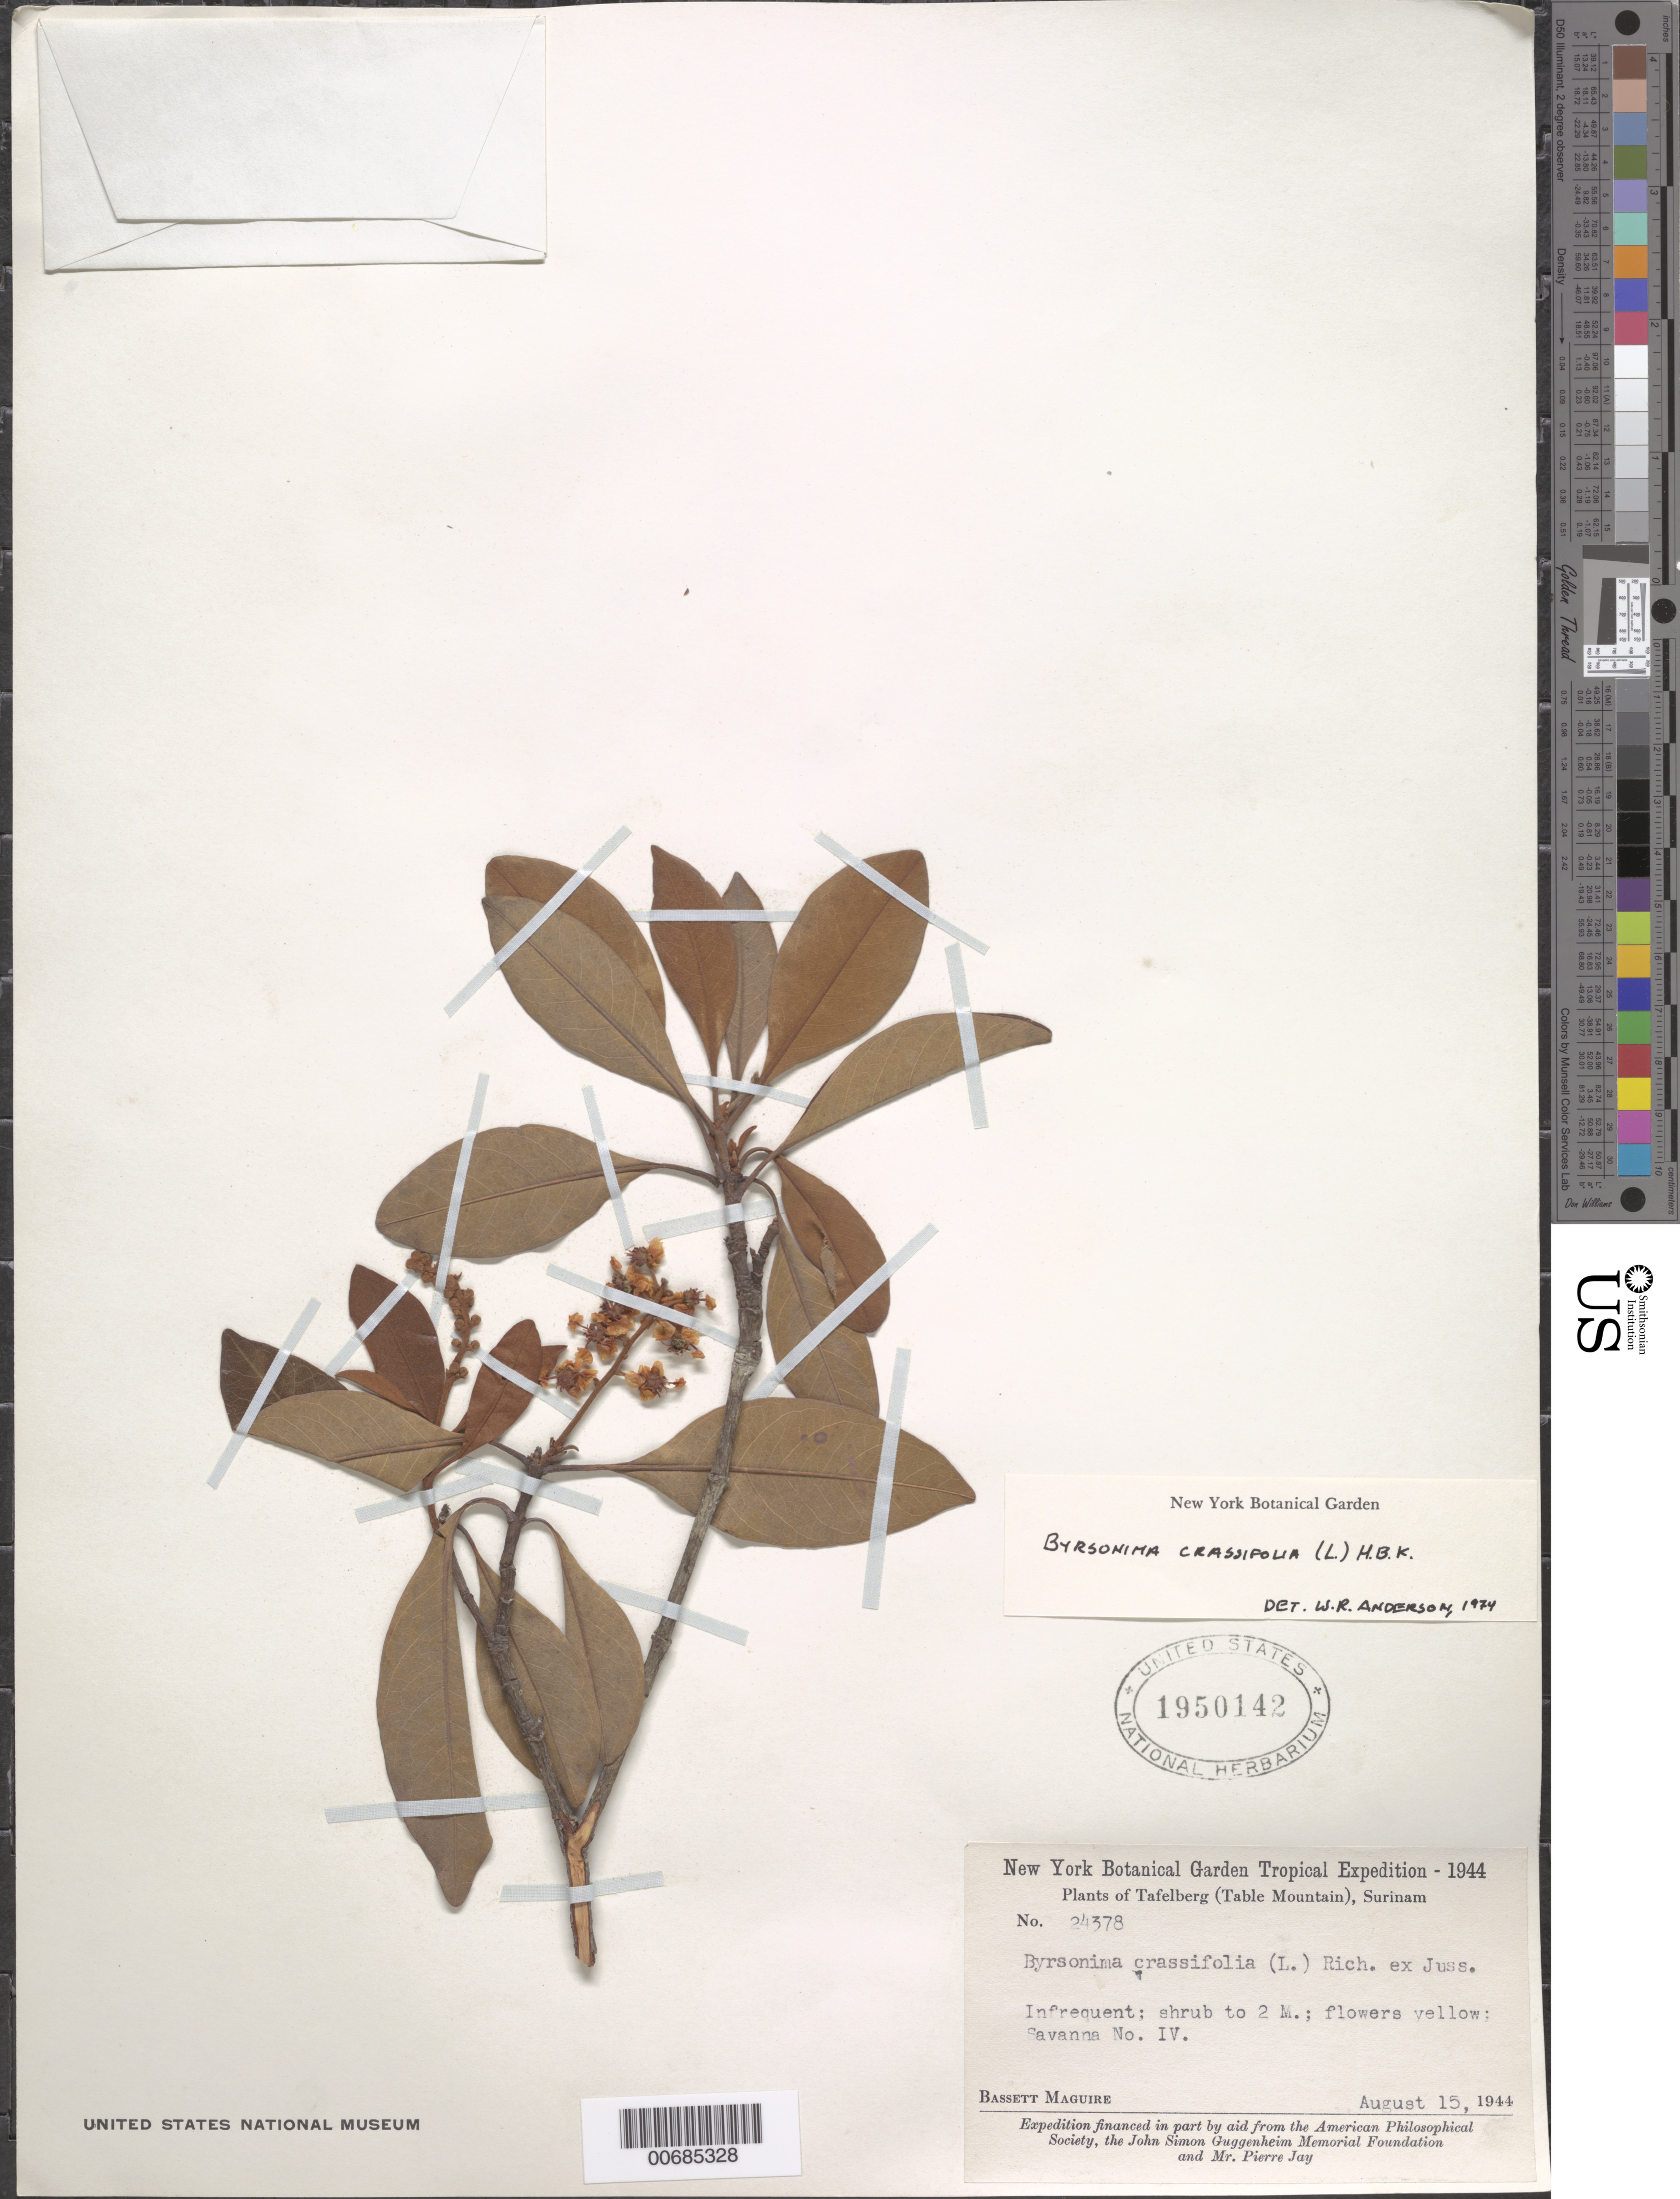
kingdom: Plantae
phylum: Tracheophyta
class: Magnoliopsida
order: Malpighiales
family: Malpighiaceae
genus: Byrsonima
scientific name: Byrsonima crassifolia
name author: (L.) Kunth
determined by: Anderson, W. R., (MICH), University of Michigan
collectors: B. Maguire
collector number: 24378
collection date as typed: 15-Aug-44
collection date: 1944-08-15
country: Suriname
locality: Tafelberg (Table Mountain), Savanna IV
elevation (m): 520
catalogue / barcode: US 1950142